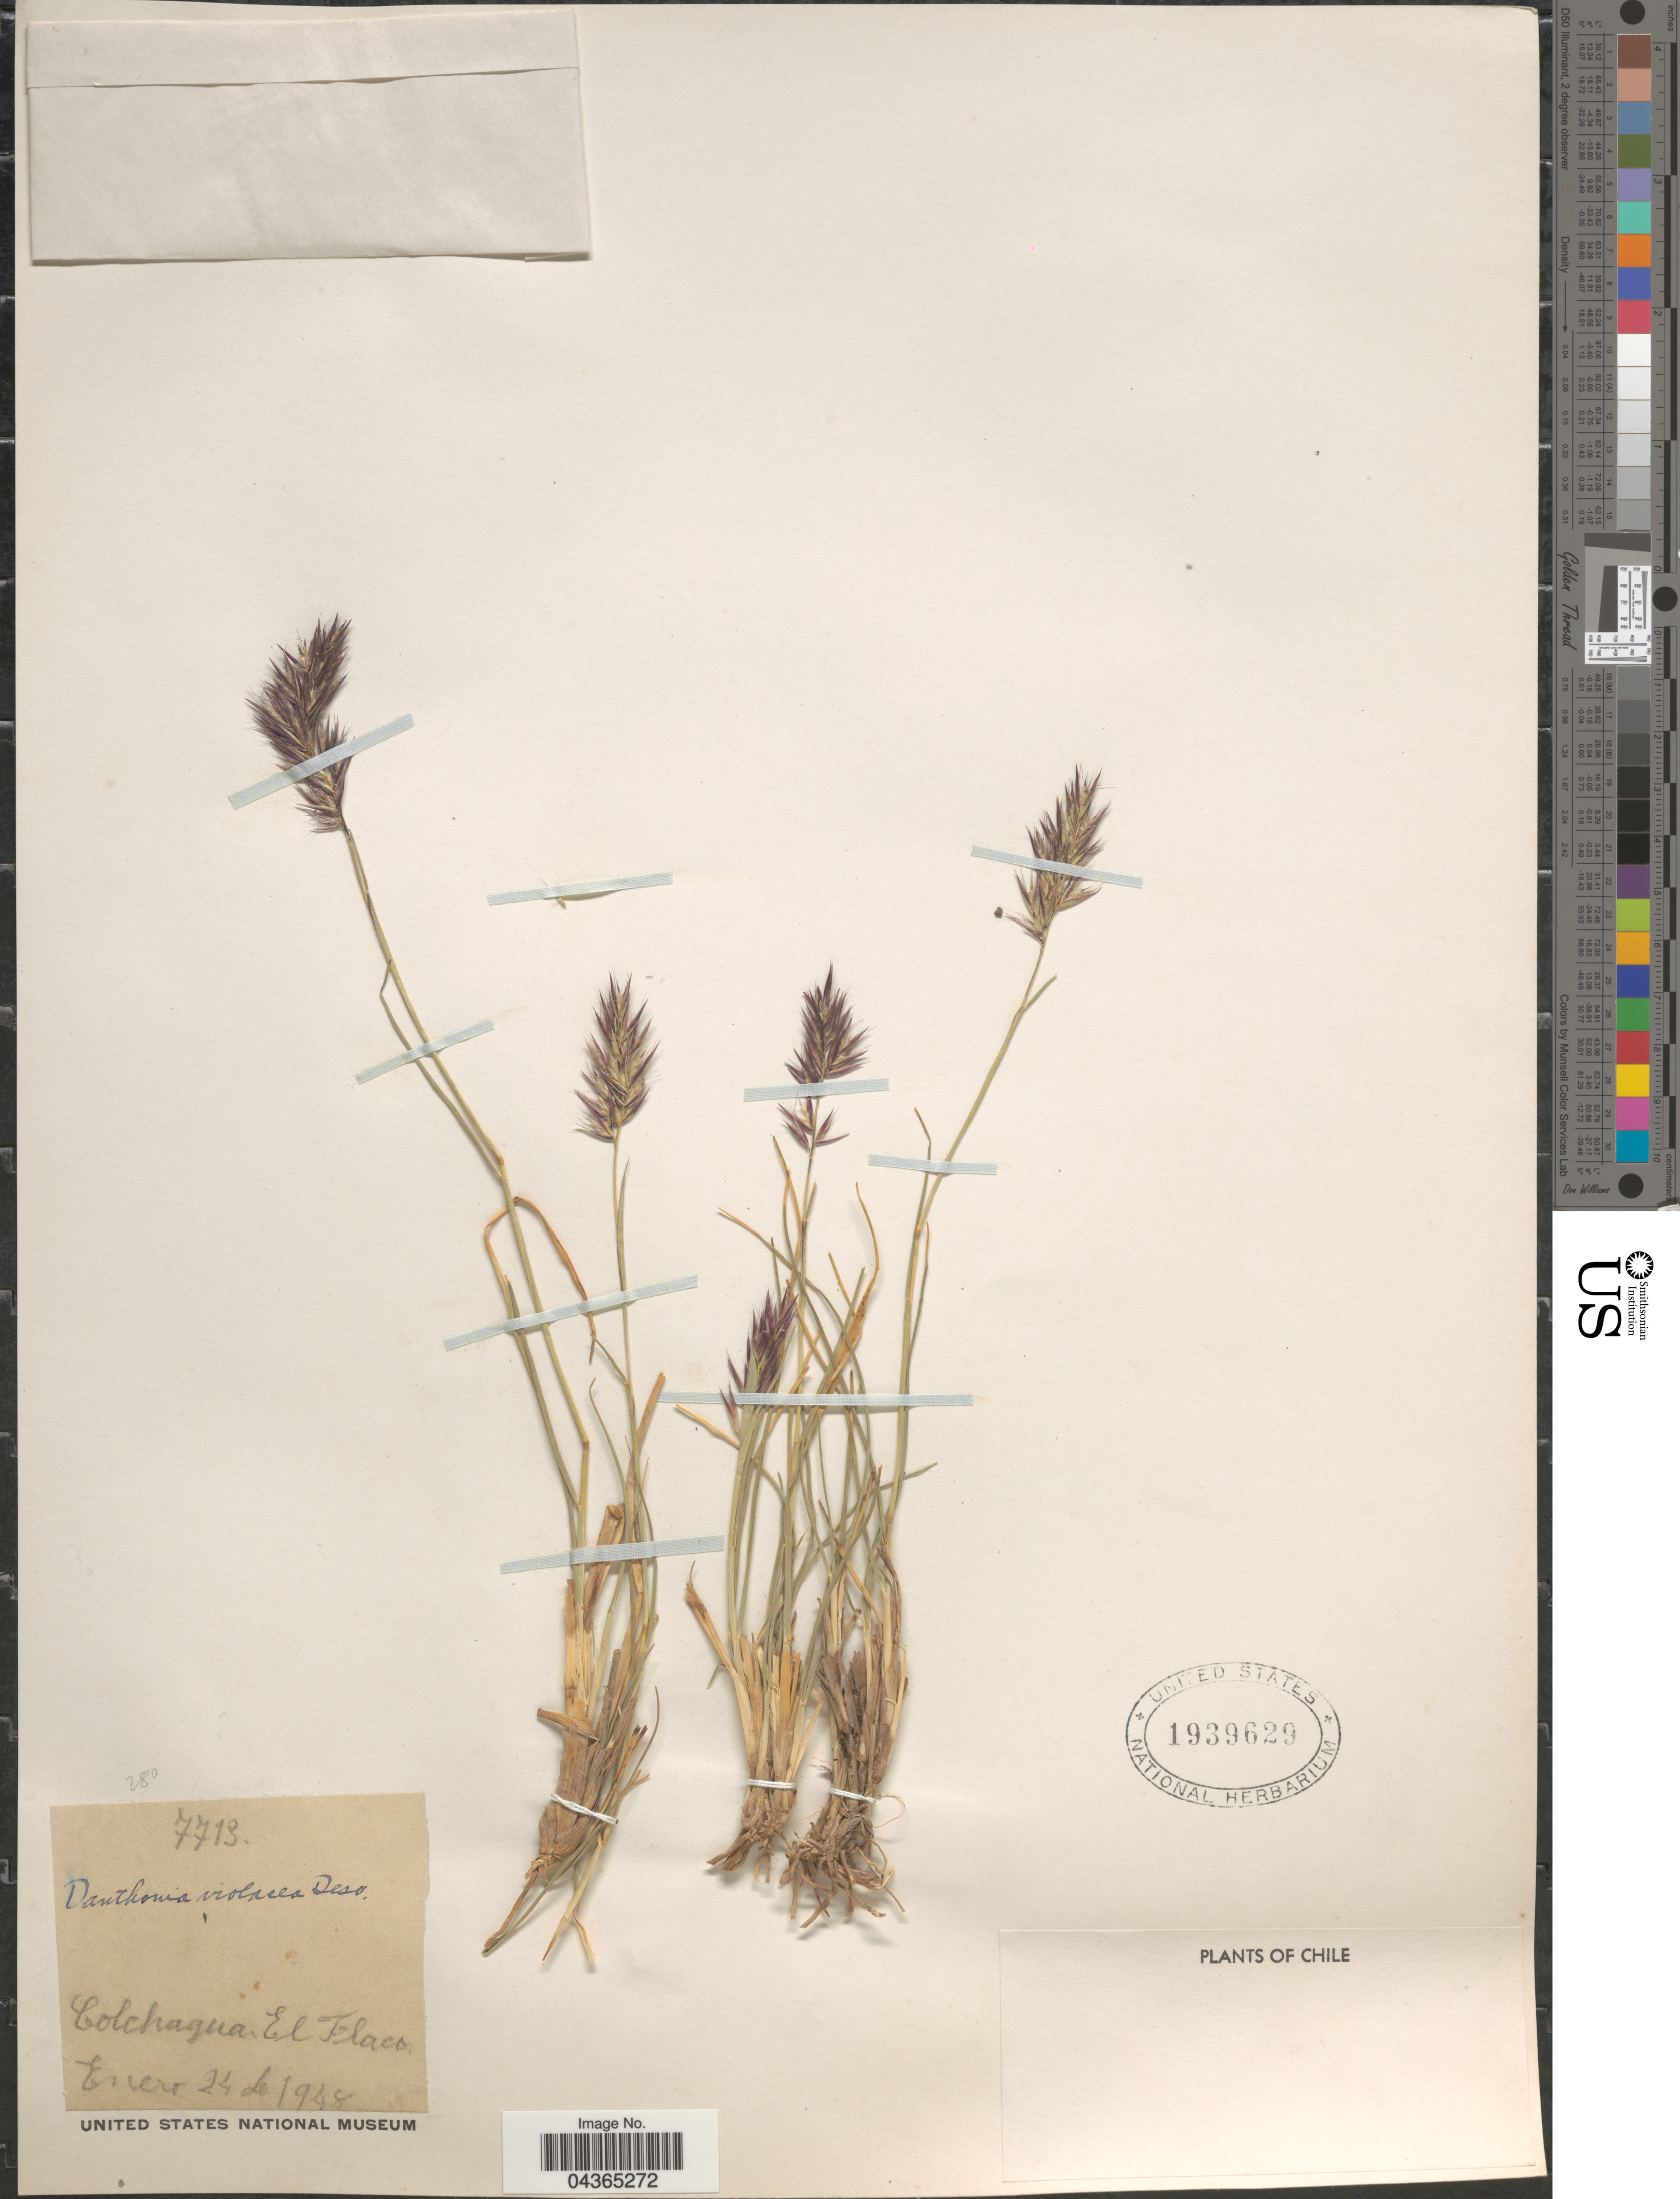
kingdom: Plantae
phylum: Tracheophyta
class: Liliopsida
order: Poales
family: Poaceae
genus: Rytidosperma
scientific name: Rytidosperma violaceum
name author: (É. Desv.) Nicora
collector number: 7713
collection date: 1948-01-24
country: Chile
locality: Colchagua. El Flaco.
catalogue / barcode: US 1939629